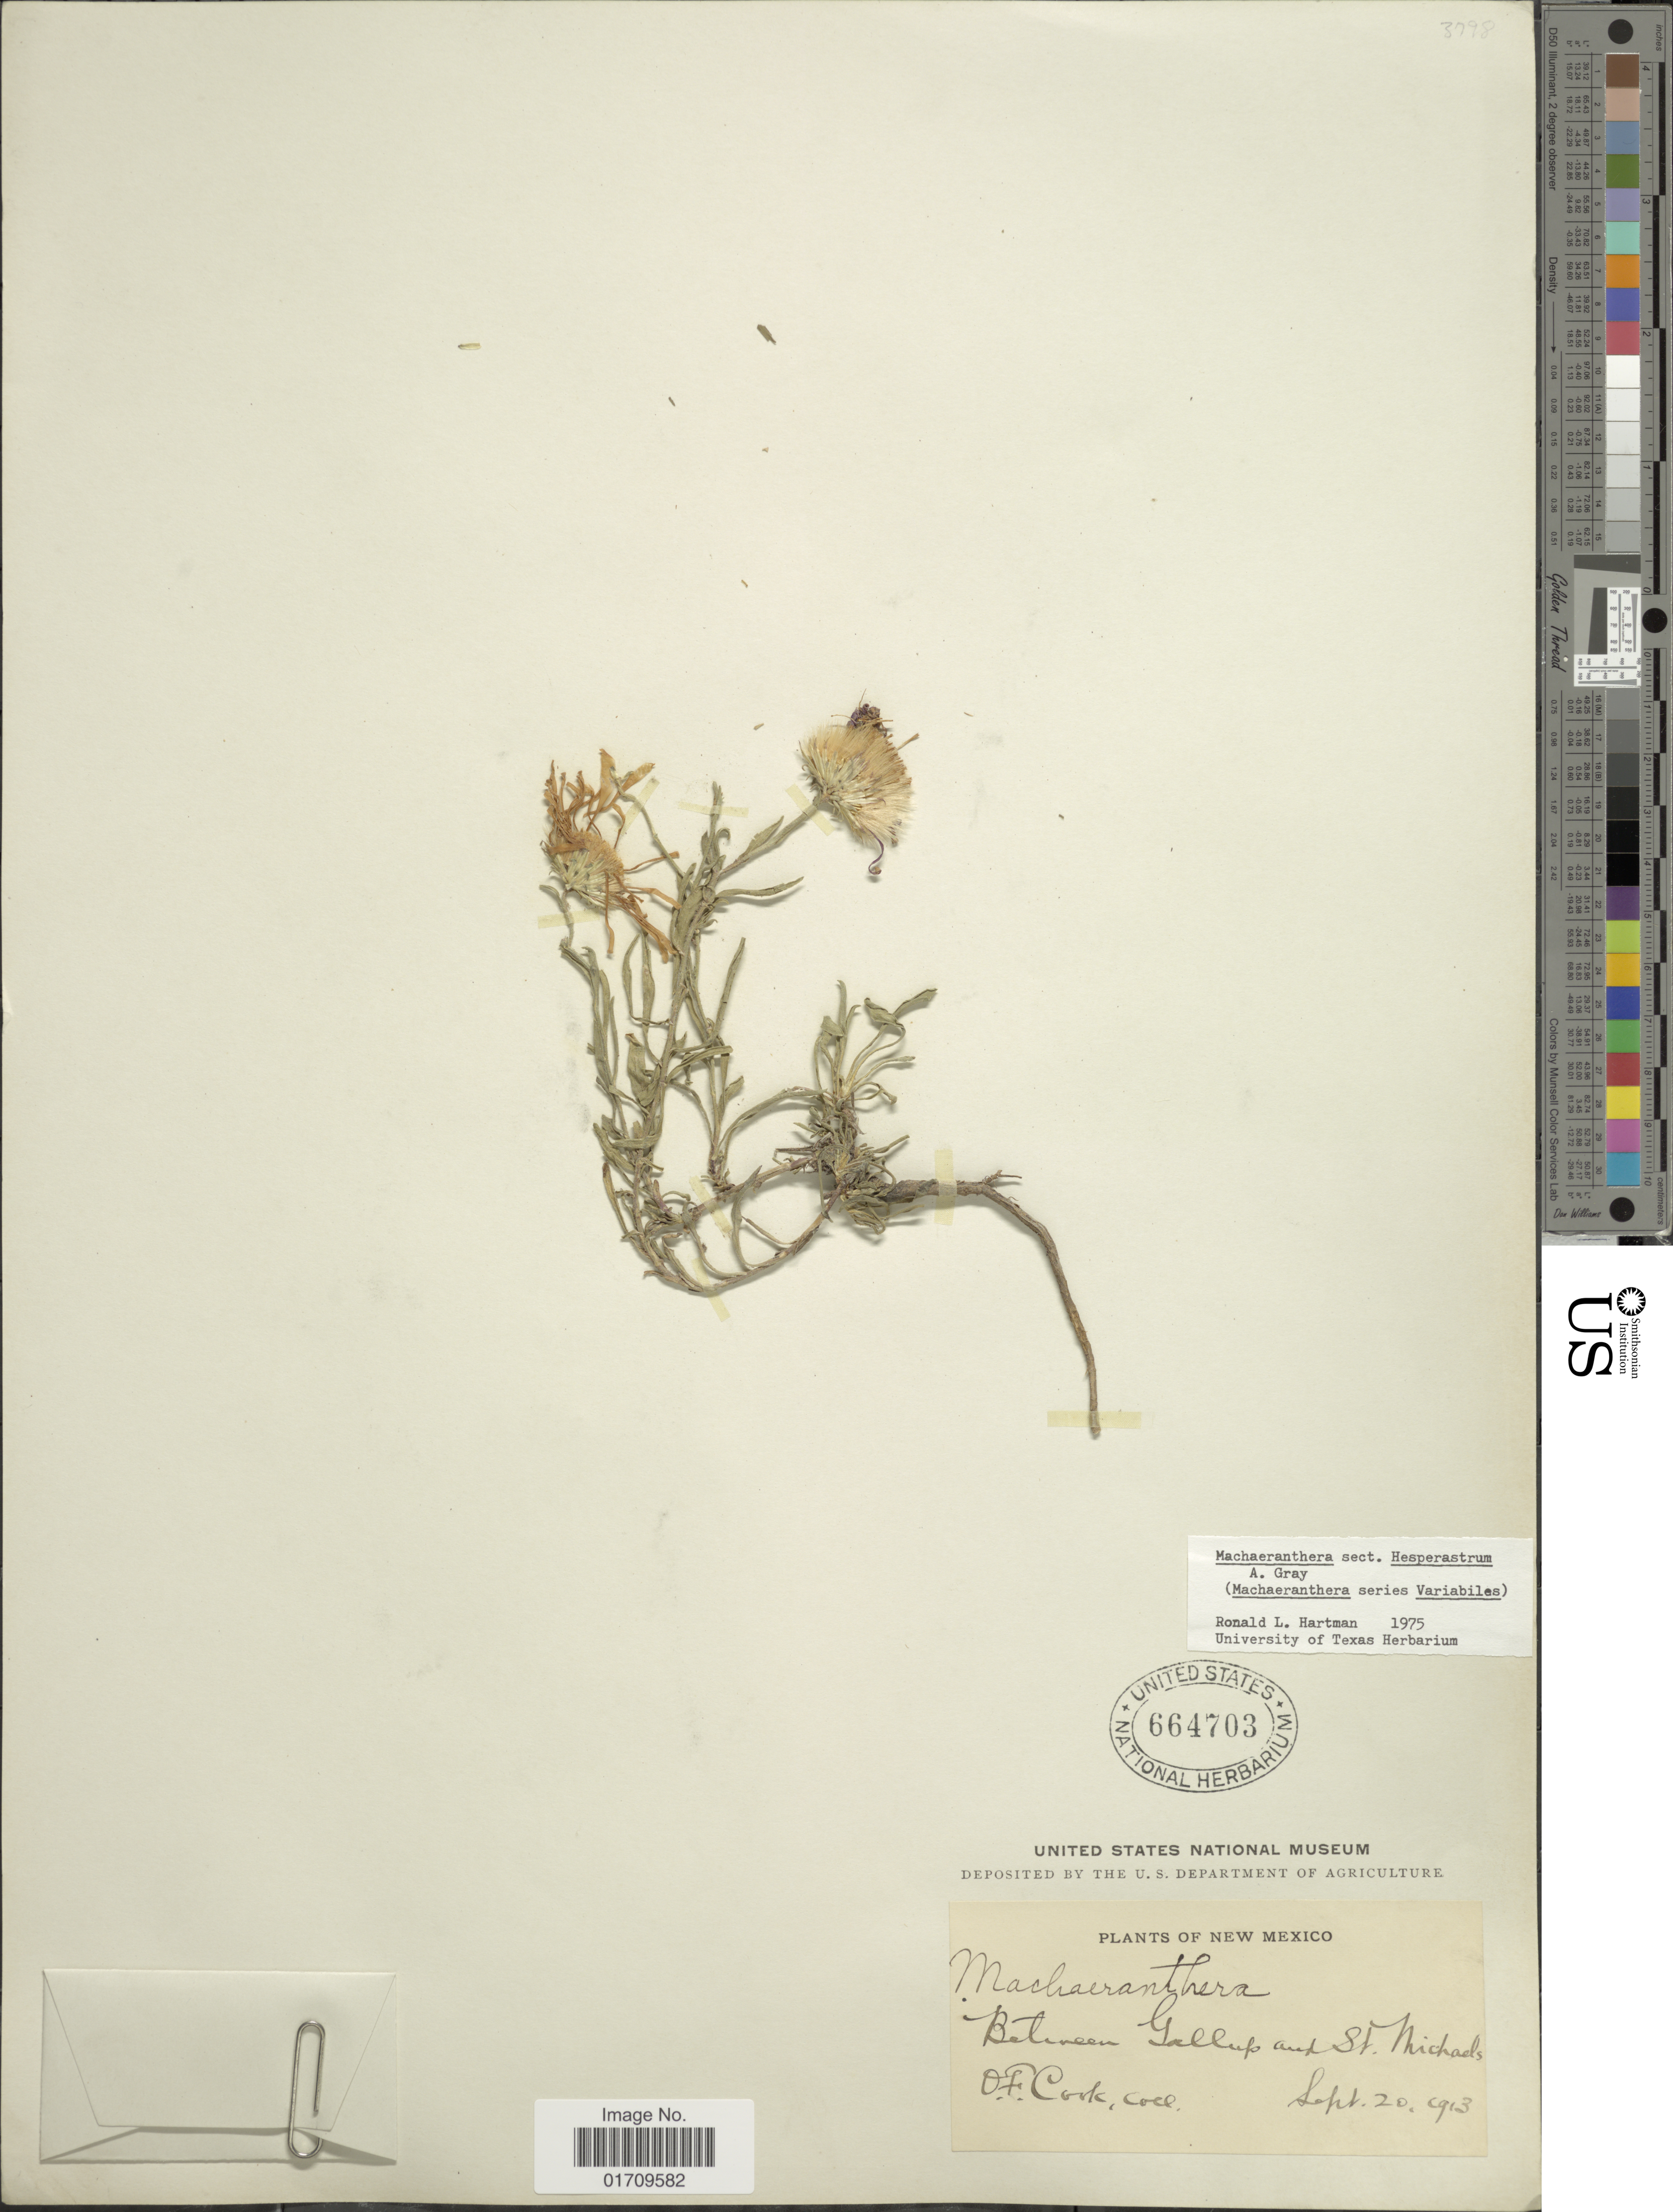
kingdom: Plantae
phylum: Tracheophyta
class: Magnoliopsida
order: Asterales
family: Asteraceae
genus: Machaeranthera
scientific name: Machaeranthera sp.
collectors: O. F. Cook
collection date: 1913-09-20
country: United States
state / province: New Mexico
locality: Between Gallup and St. Michaels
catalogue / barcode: US 664703